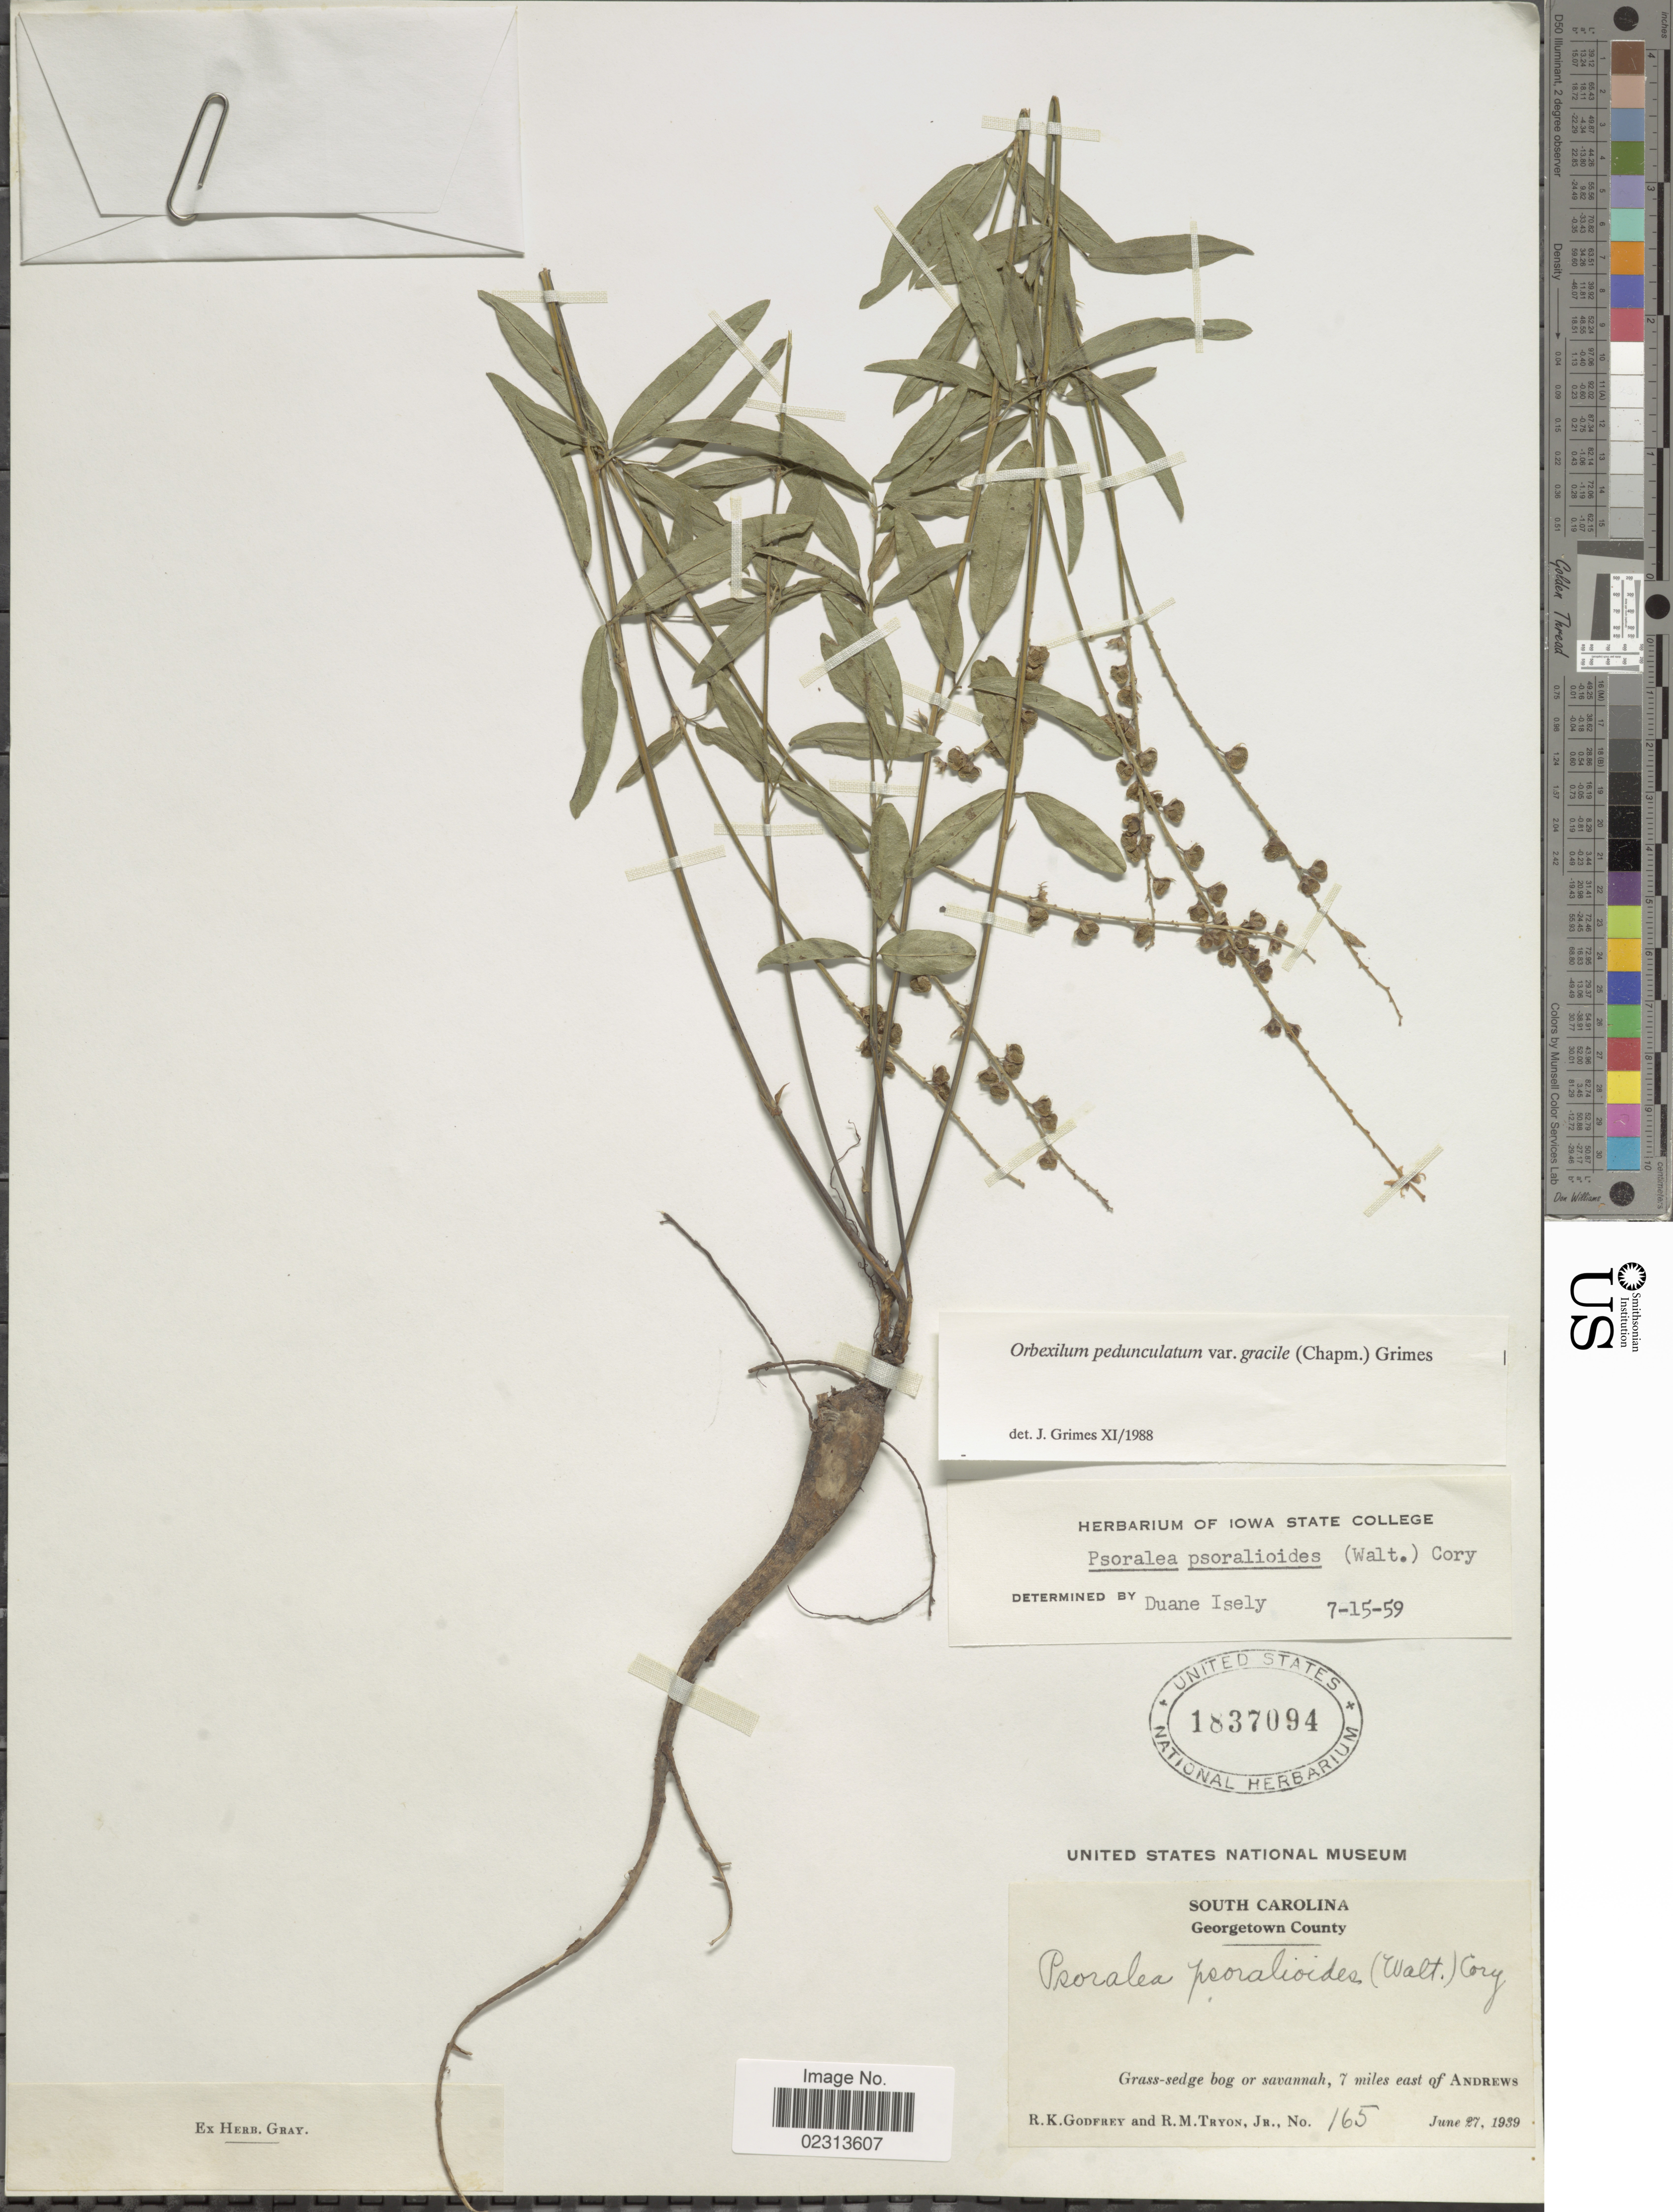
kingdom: Plantae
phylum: Tracheophyta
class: Magnoliopsida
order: Fabales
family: Fabaceae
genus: Orbexilum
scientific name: Orbexilum pedunculatum var. gracile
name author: (Torr. & A. Gray) J.W. Grimes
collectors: R. K. Godfrey & R. M. Tryon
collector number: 165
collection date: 1939-06-27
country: United States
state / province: North Carolina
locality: Georgetown County, 7 miles east of Andrews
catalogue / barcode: US 1837094